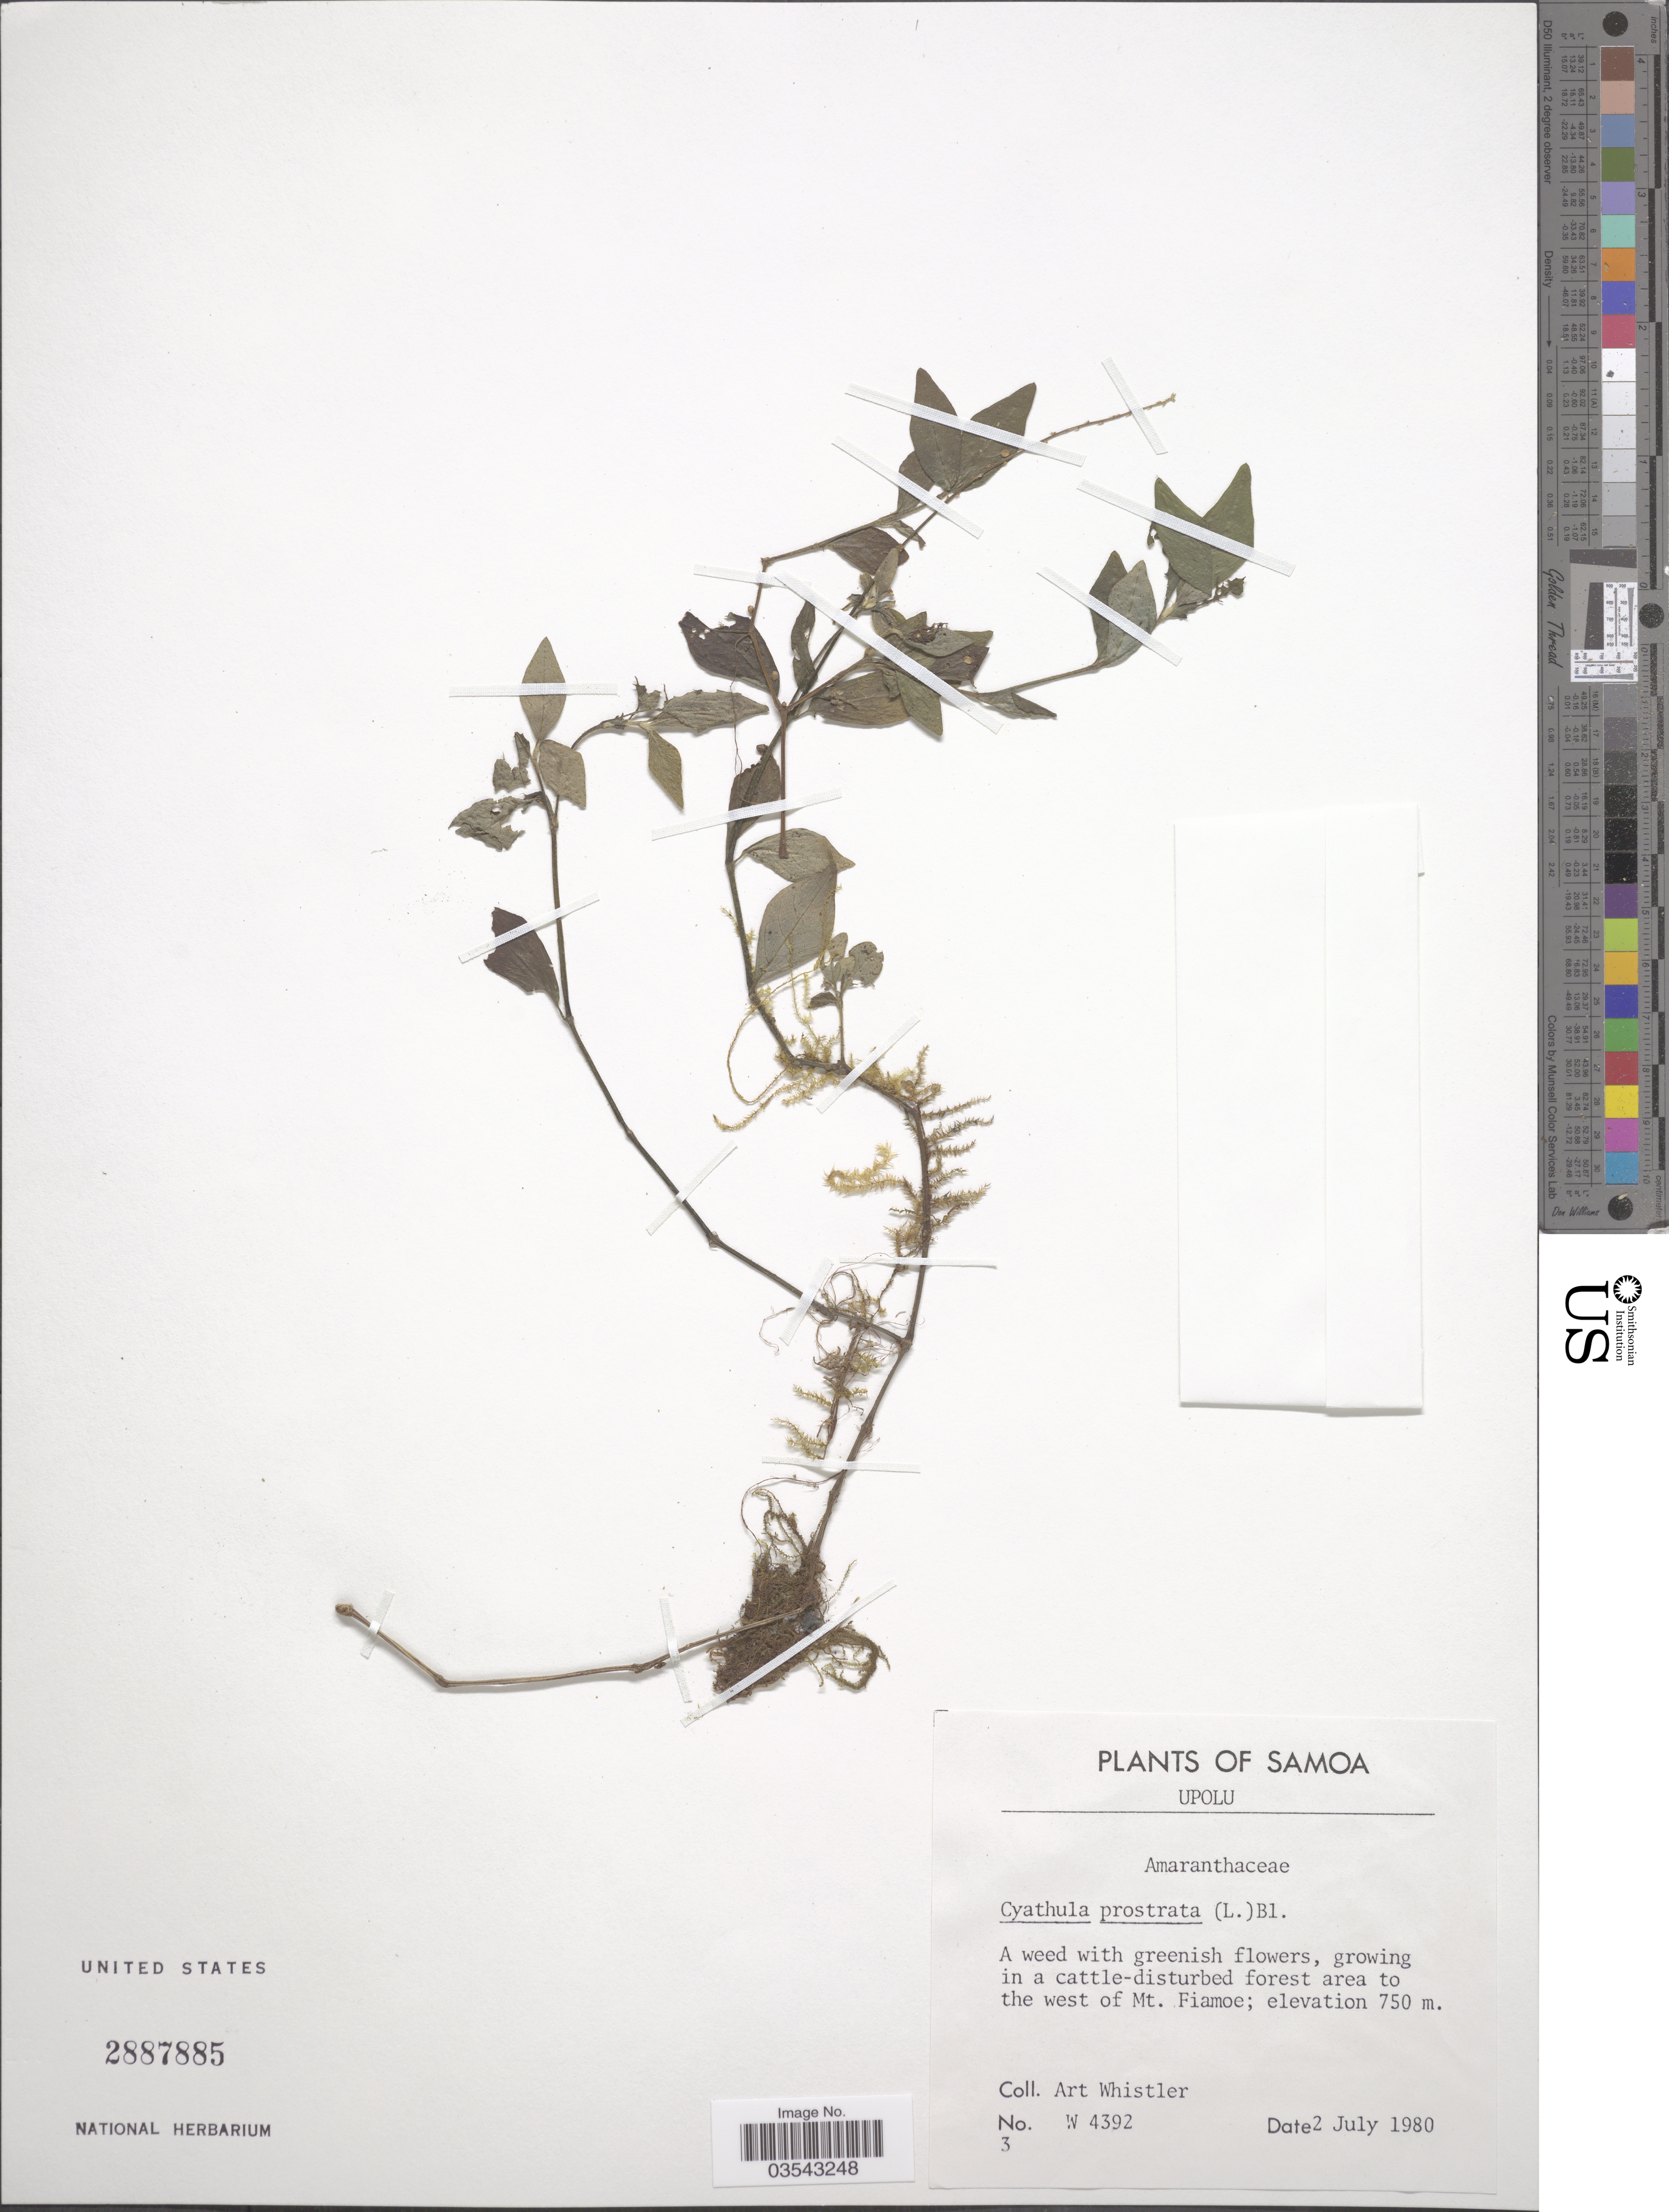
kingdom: Plantae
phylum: Tracheophyta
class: Magnoliopsida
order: Caryophyllales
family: Amaranthaceae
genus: Cyathula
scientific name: Cyathula prostrata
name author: (L.) Blume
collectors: A. Whistler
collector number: W 4392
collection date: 1980-07-02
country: Samoa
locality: Samoa. Upolu. Growing in a cattle-disturbed forest area to the west of Mt. Fiamoe.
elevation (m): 750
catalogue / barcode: US 2887885